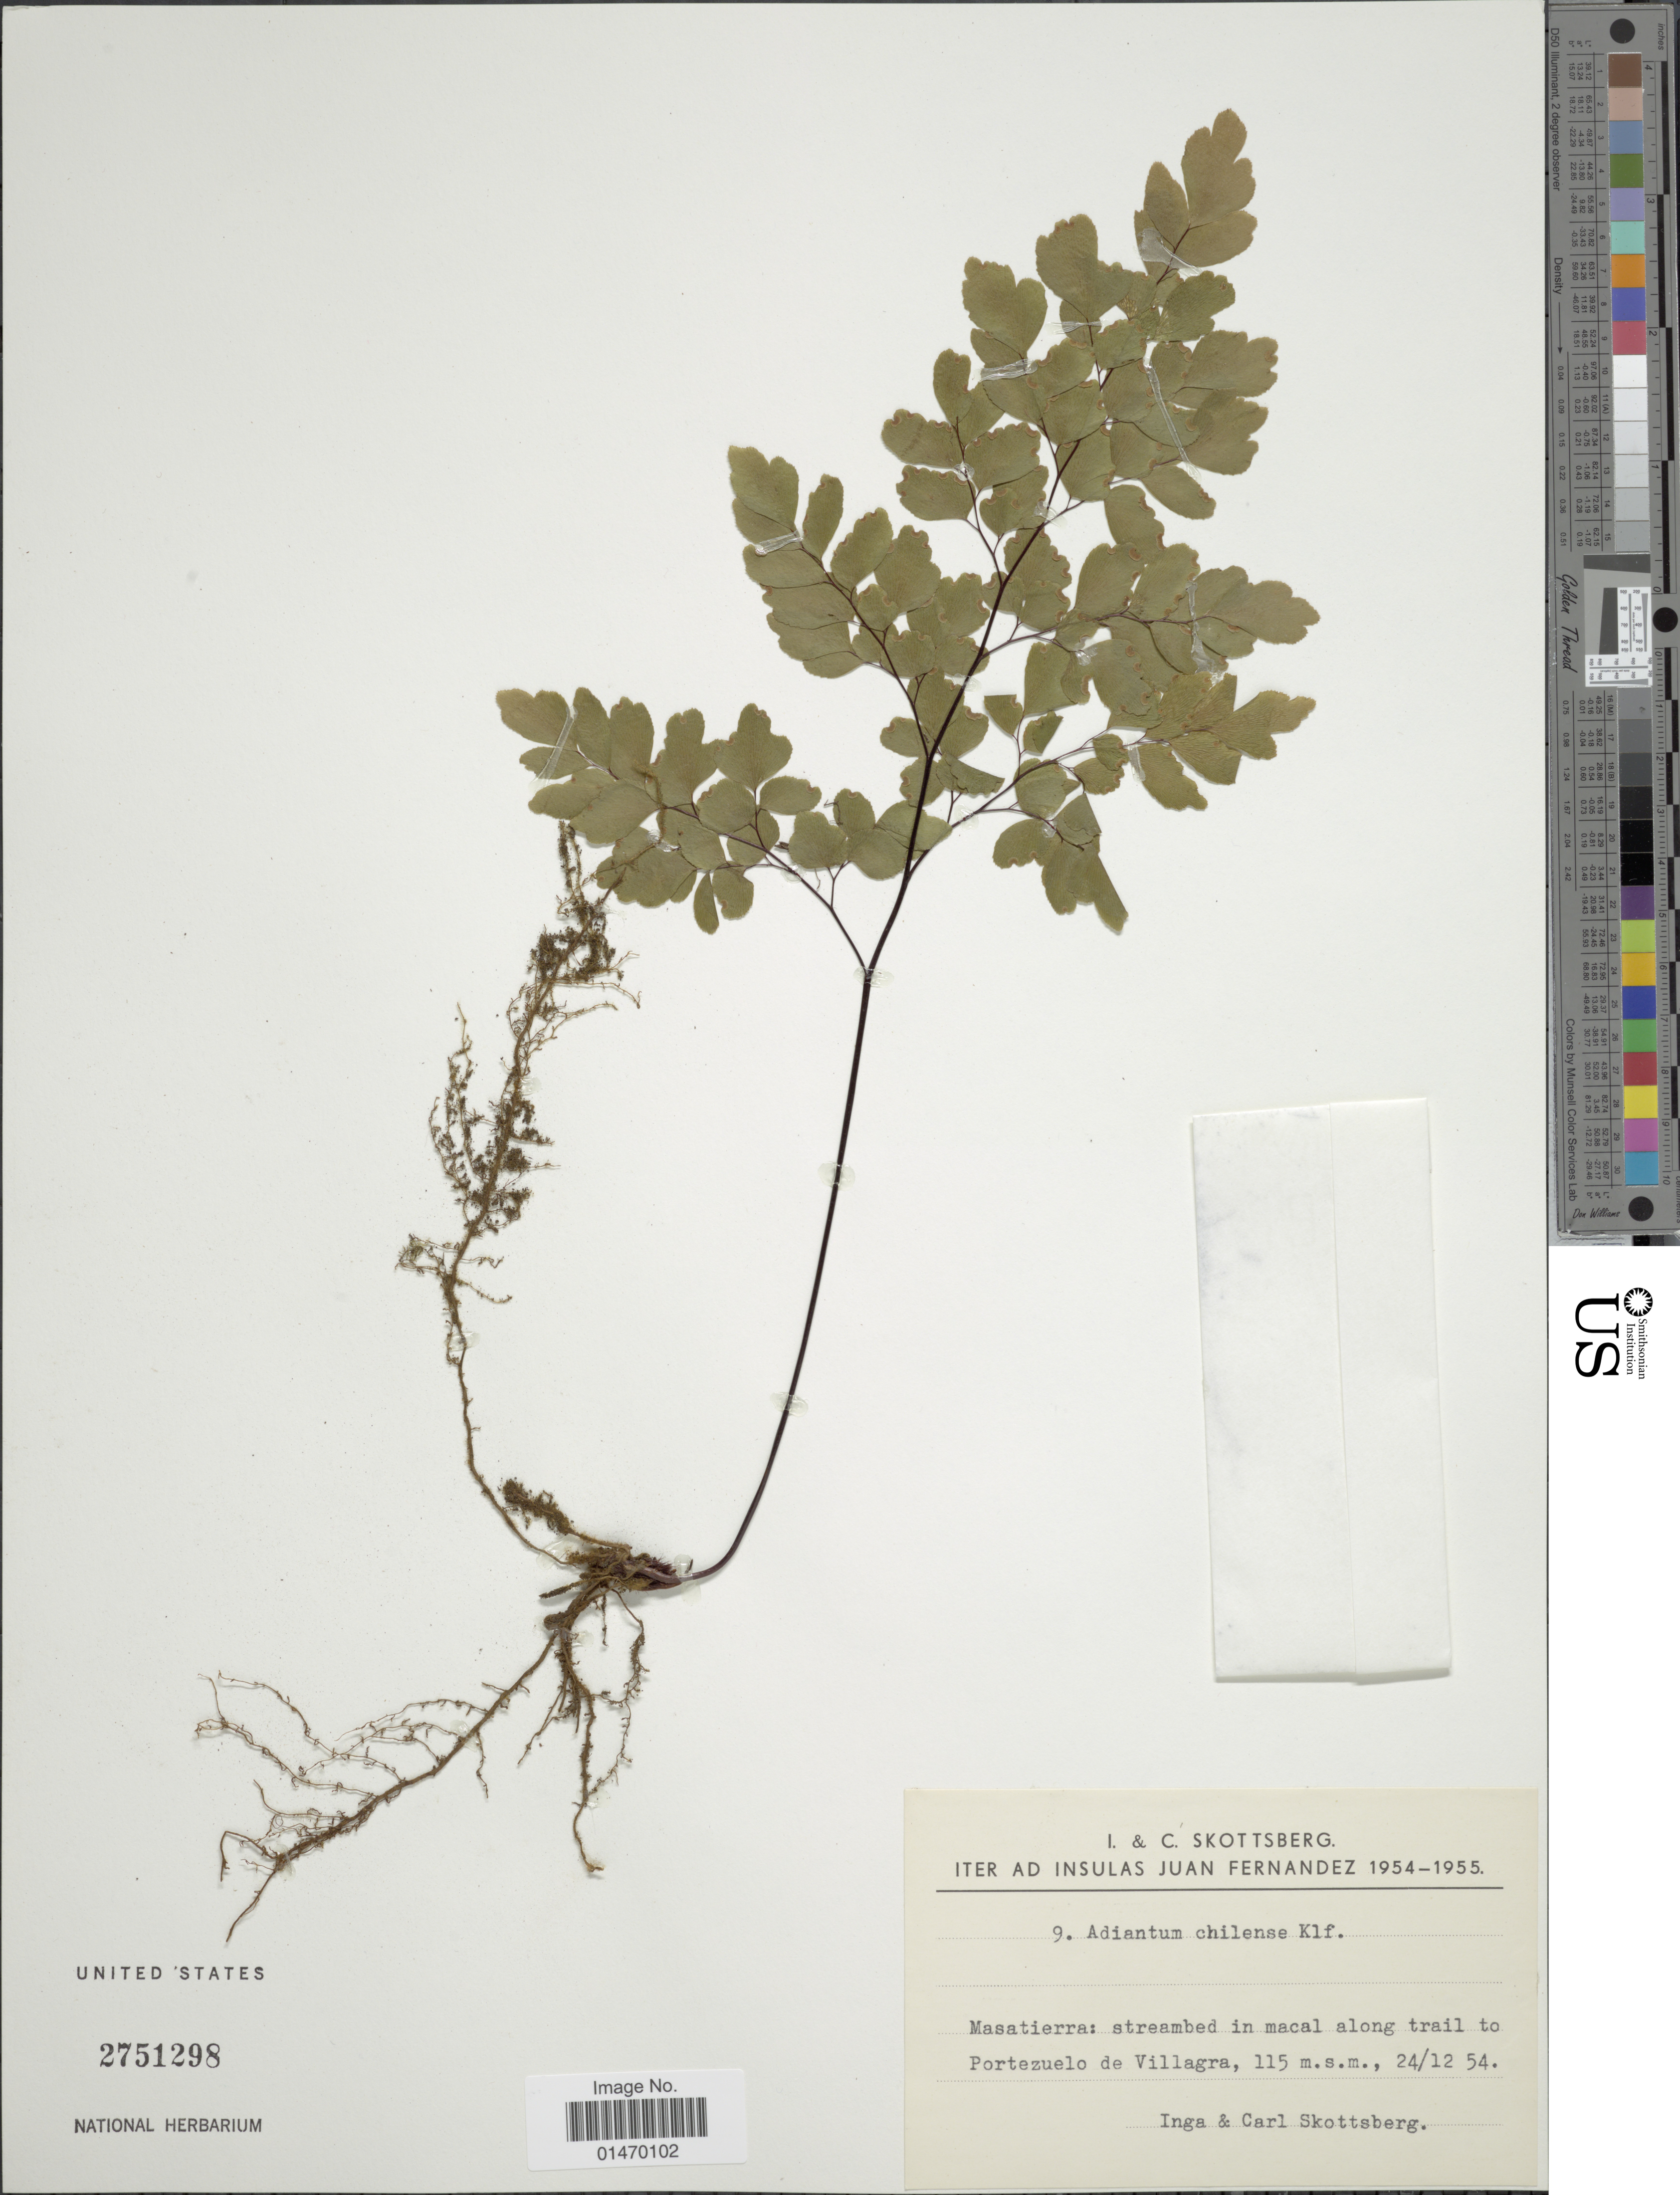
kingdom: Plantae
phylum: Tracheophyta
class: Polypodiopsida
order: Polypodiales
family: Pteridaceae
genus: Adiantum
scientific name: Adiantum chilense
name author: Kaulf.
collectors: I. Skottsberg & C. Skottsberg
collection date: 1954-12-24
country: Chile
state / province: Valparaíso (V)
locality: Masatierra: streambed in macal along trail to Portezuelo de Villagra.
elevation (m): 115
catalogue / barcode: US 2751298